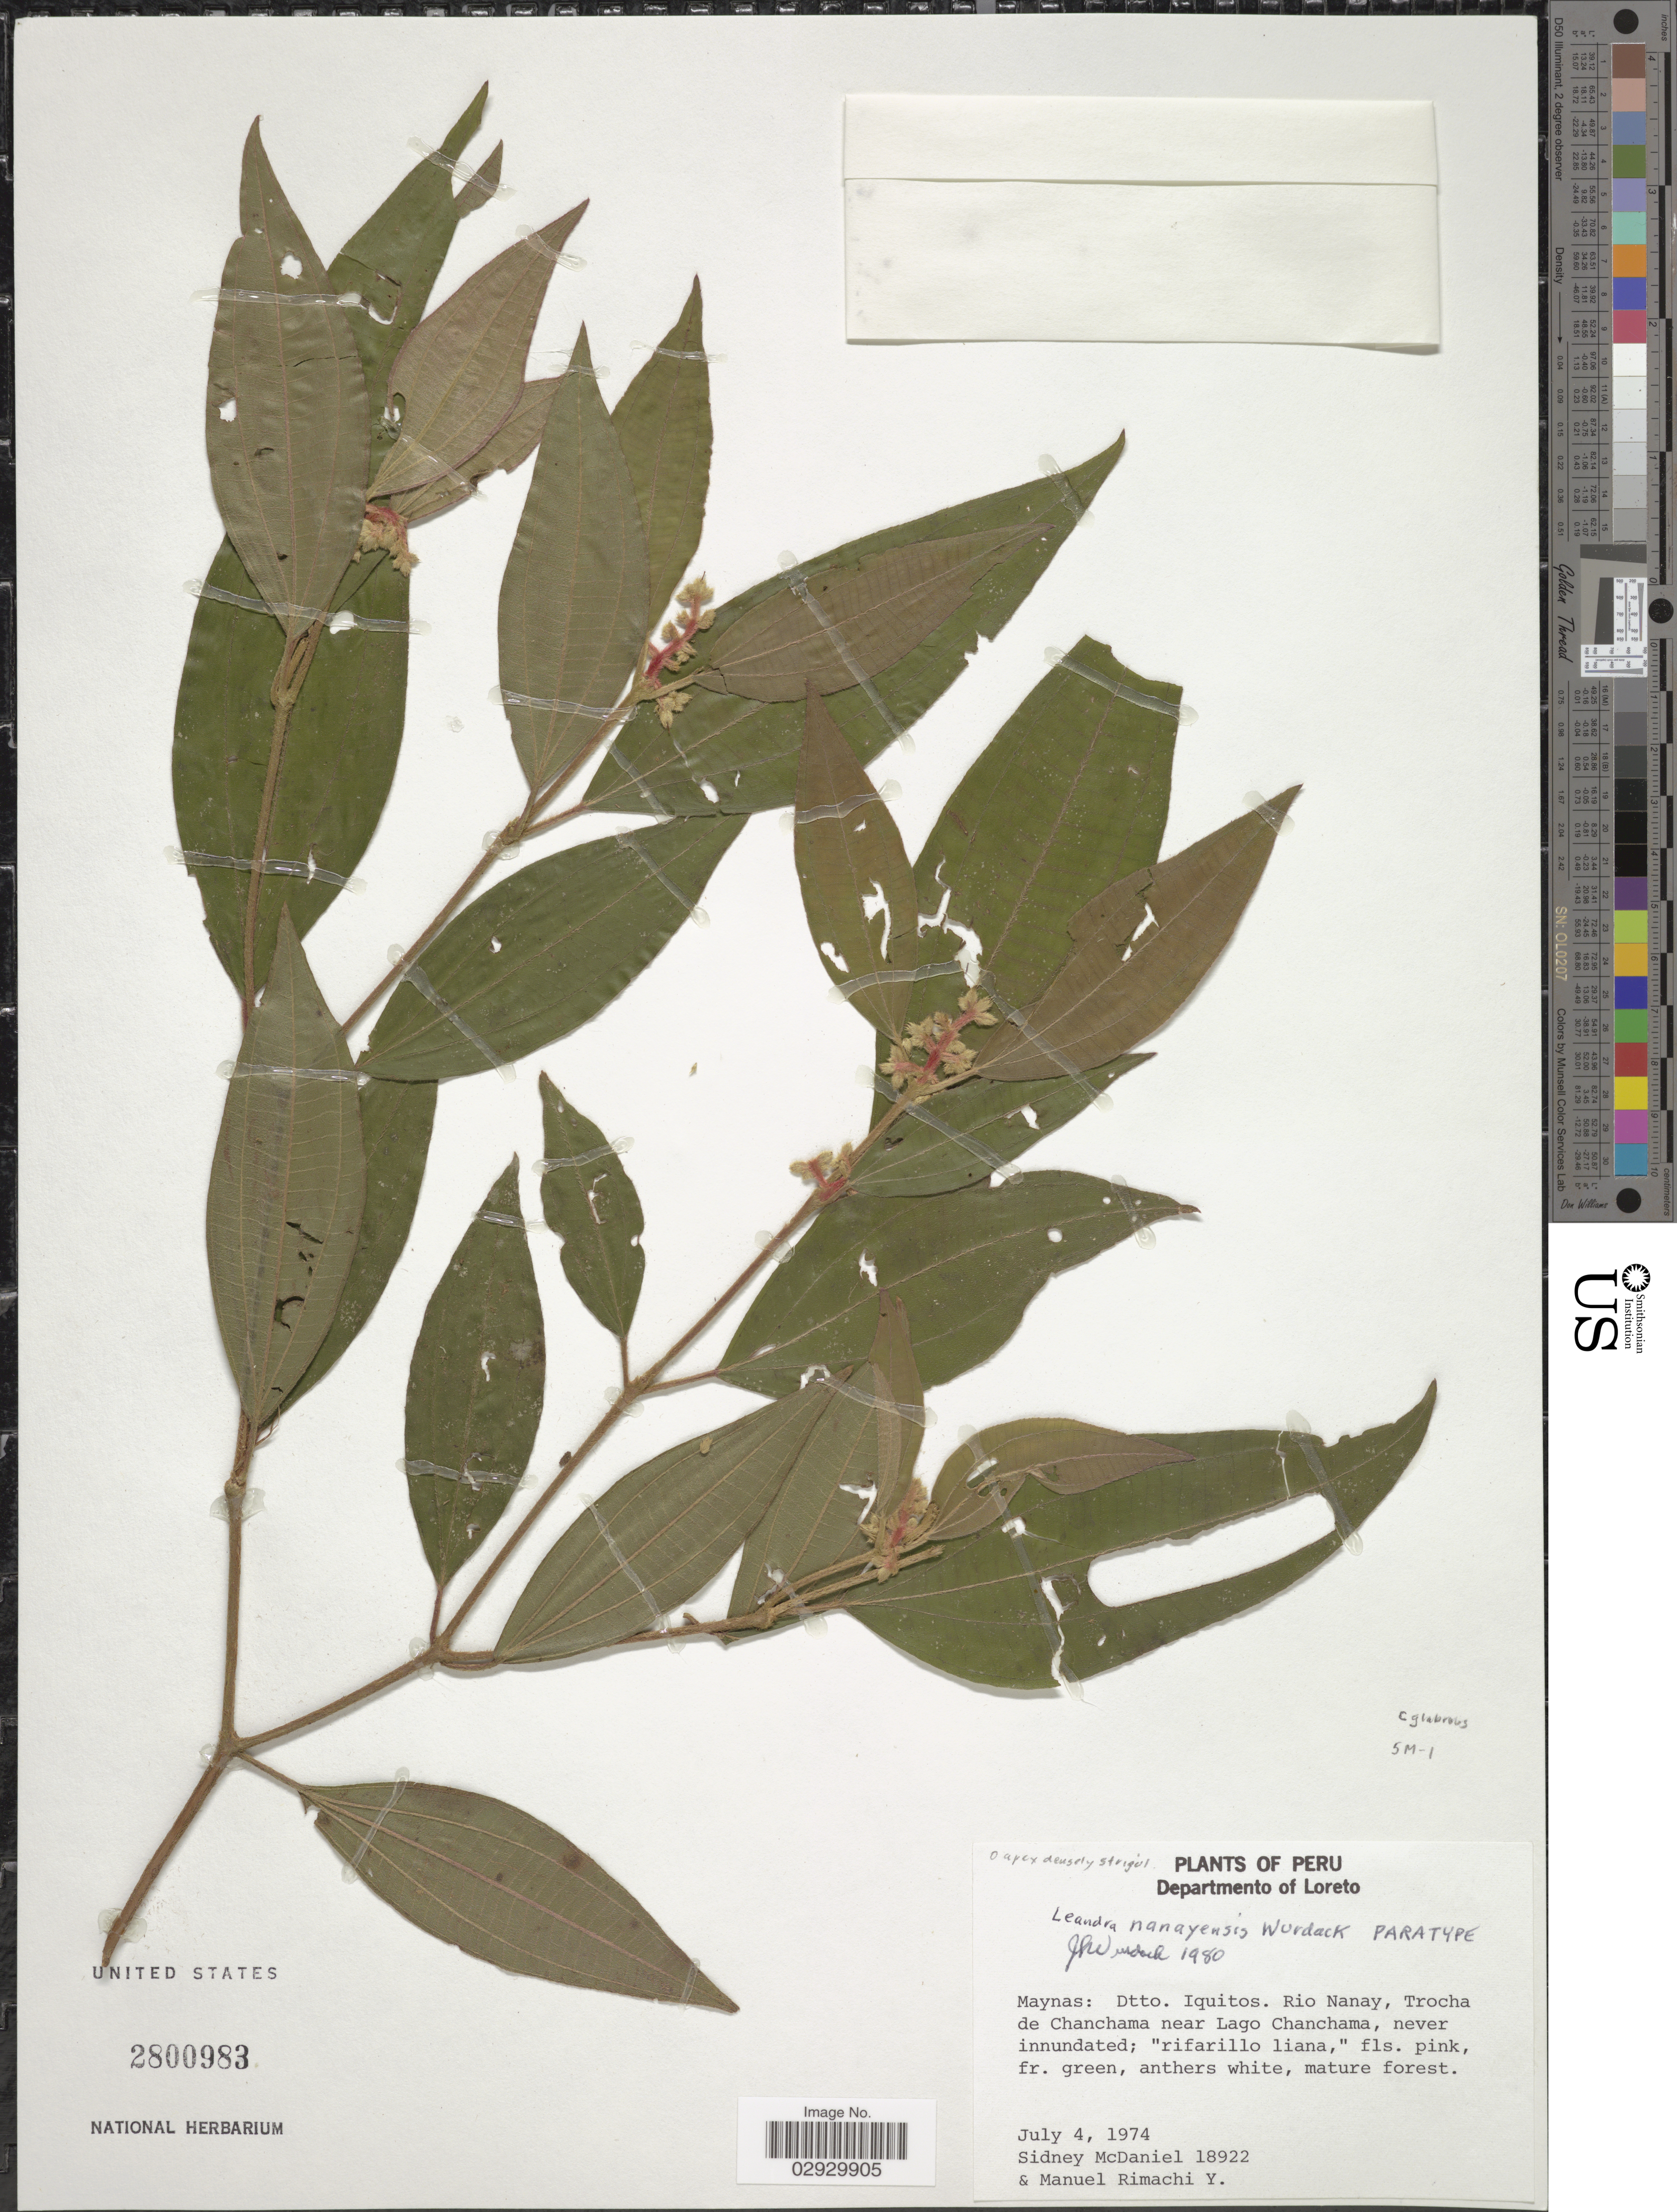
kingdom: Plantae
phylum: Tracheophyta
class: Magnoliopsida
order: Myrtales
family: Melastomataceae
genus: Leandra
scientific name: Leandra nanayensis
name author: Wurdack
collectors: S. McDaniel & M. Rimachi Y.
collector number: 18922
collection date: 1974-07-04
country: Peru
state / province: Loreto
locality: Departamento of Loreto, Maynas: Dtto. Iquitos. Rio Nanay, Trocha de Chanchama near Lago Chanchama.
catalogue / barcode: US 2800983